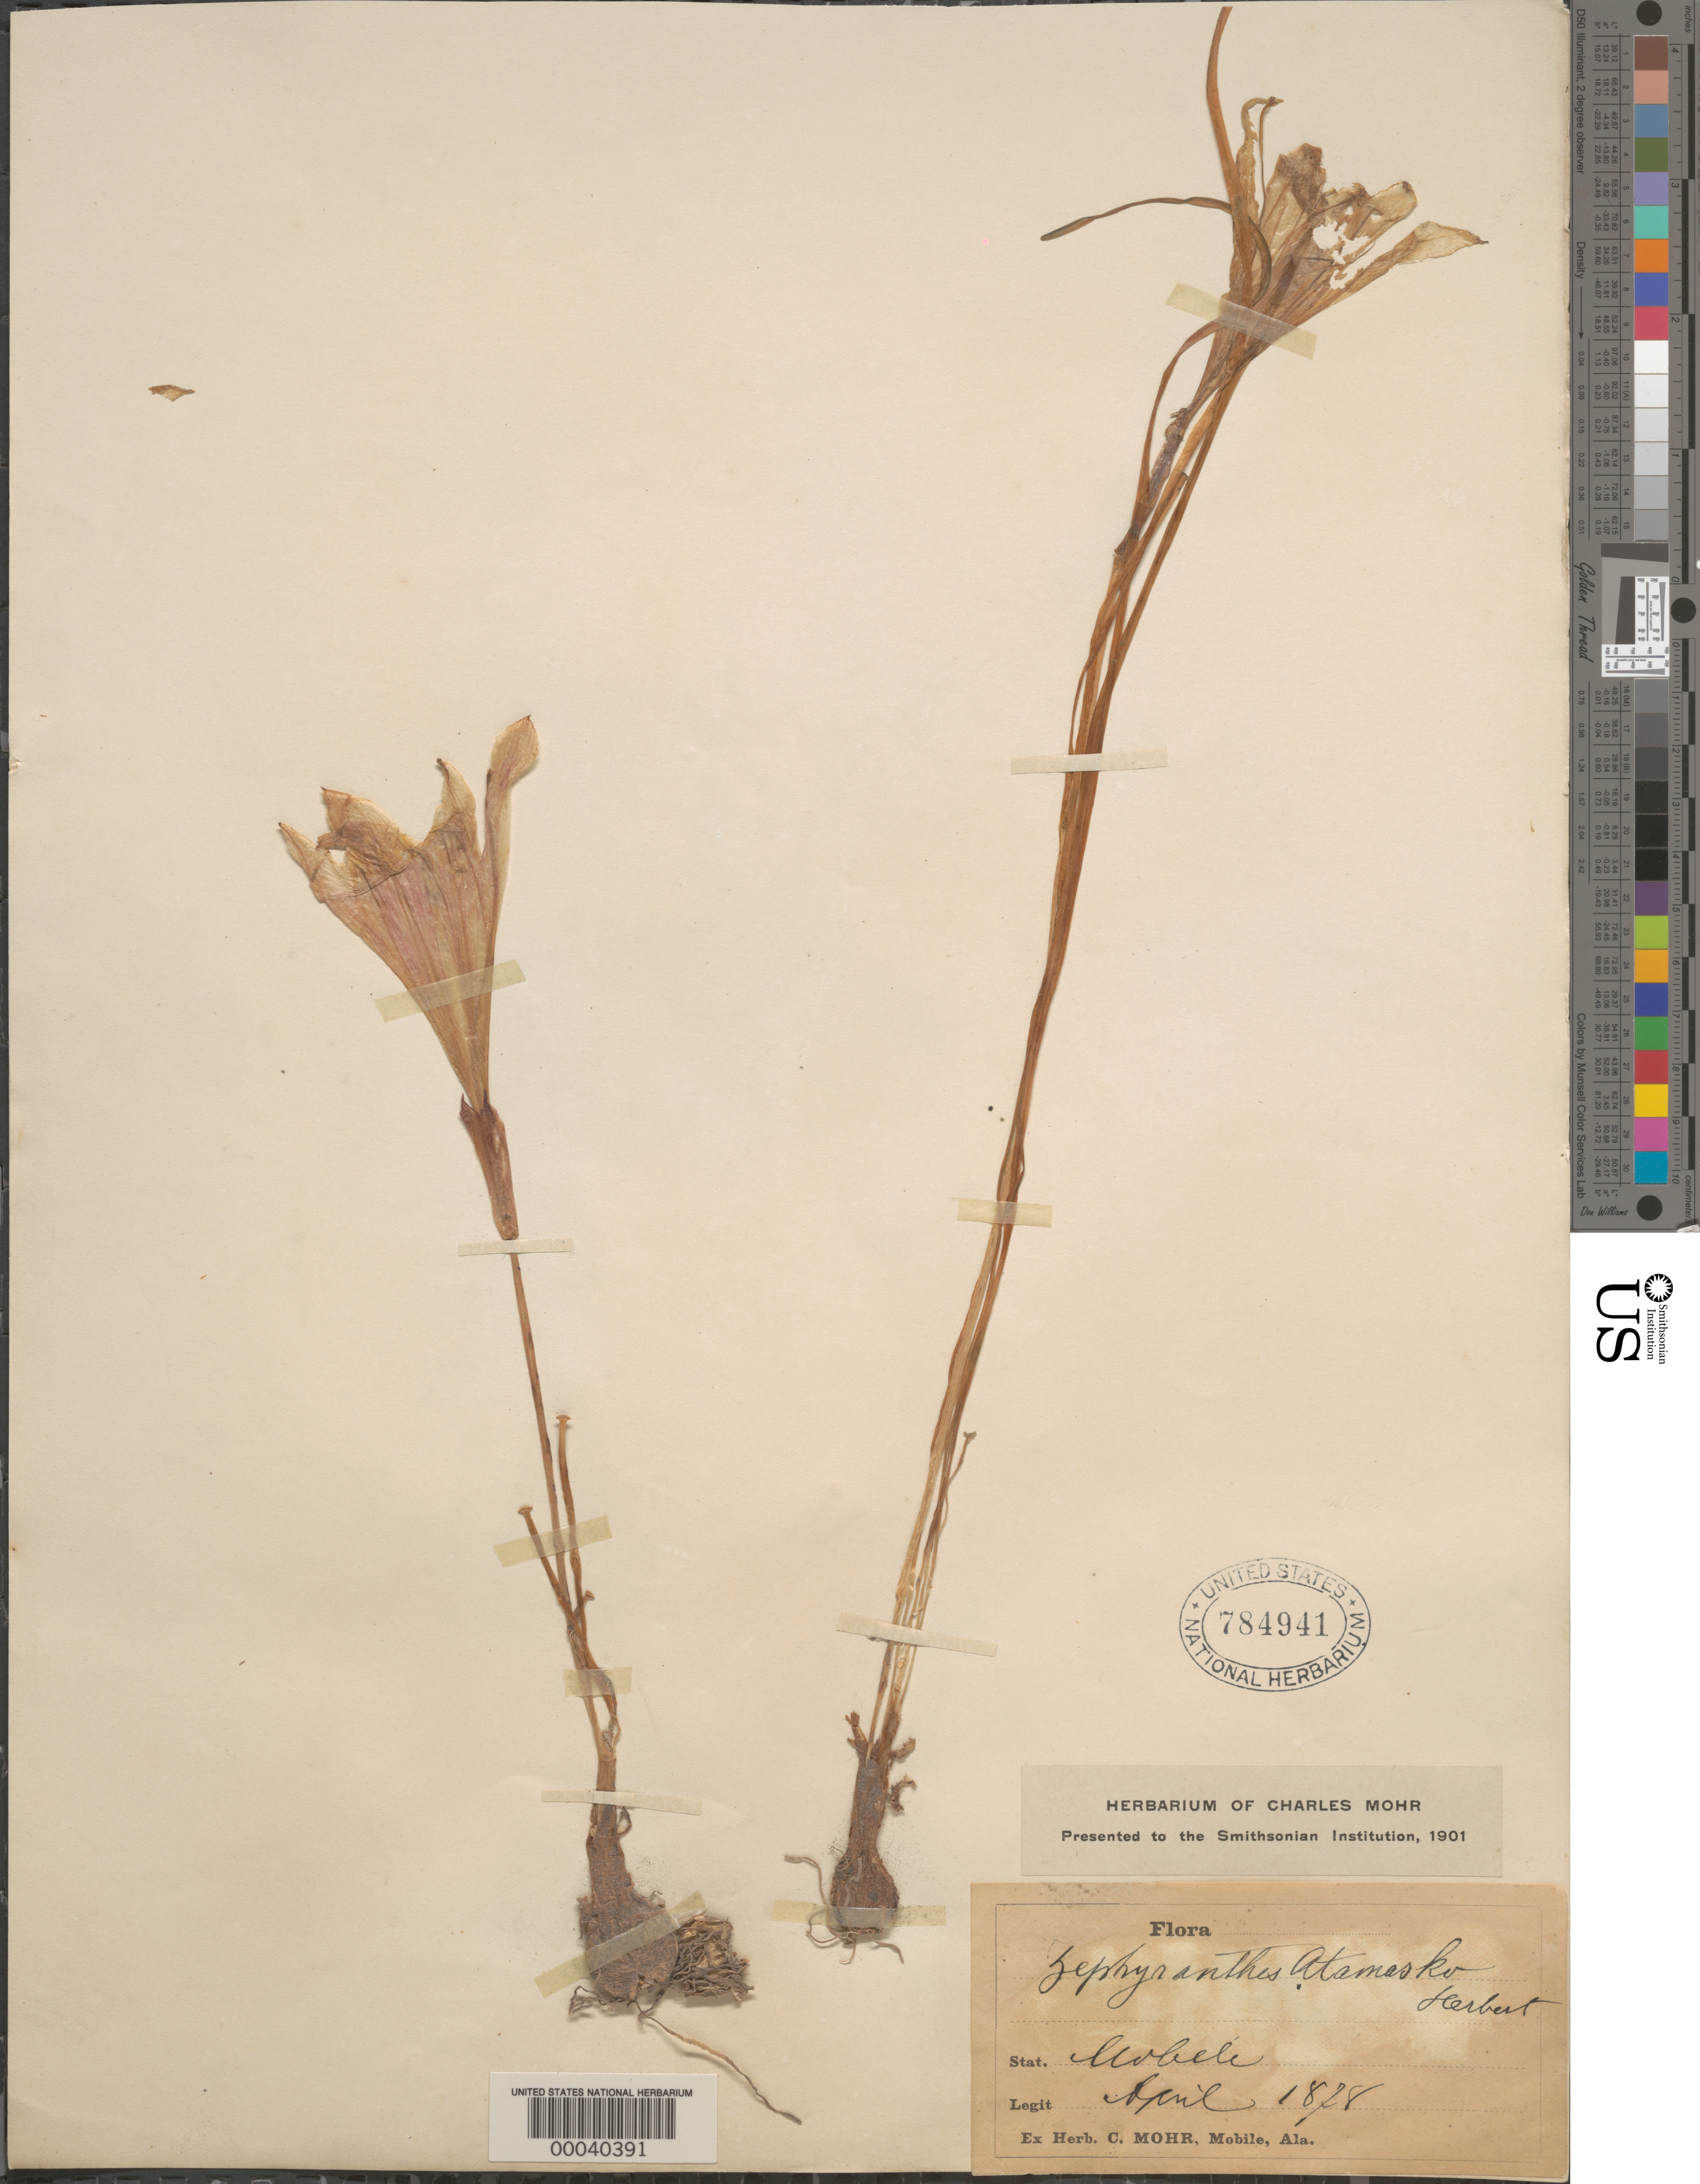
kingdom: Plantae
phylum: Tracheophyta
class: Liliopsida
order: Asparagales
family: Amaryllidaceae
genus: Zephyranthes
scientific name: Zephyranthes atamasco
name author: (L.) Herb.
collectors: C. T. Mohr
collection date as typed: Apr 1878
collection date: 1878-04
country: United States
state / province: Alabama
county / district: Mobile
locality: Mobile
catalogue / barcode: US 784941